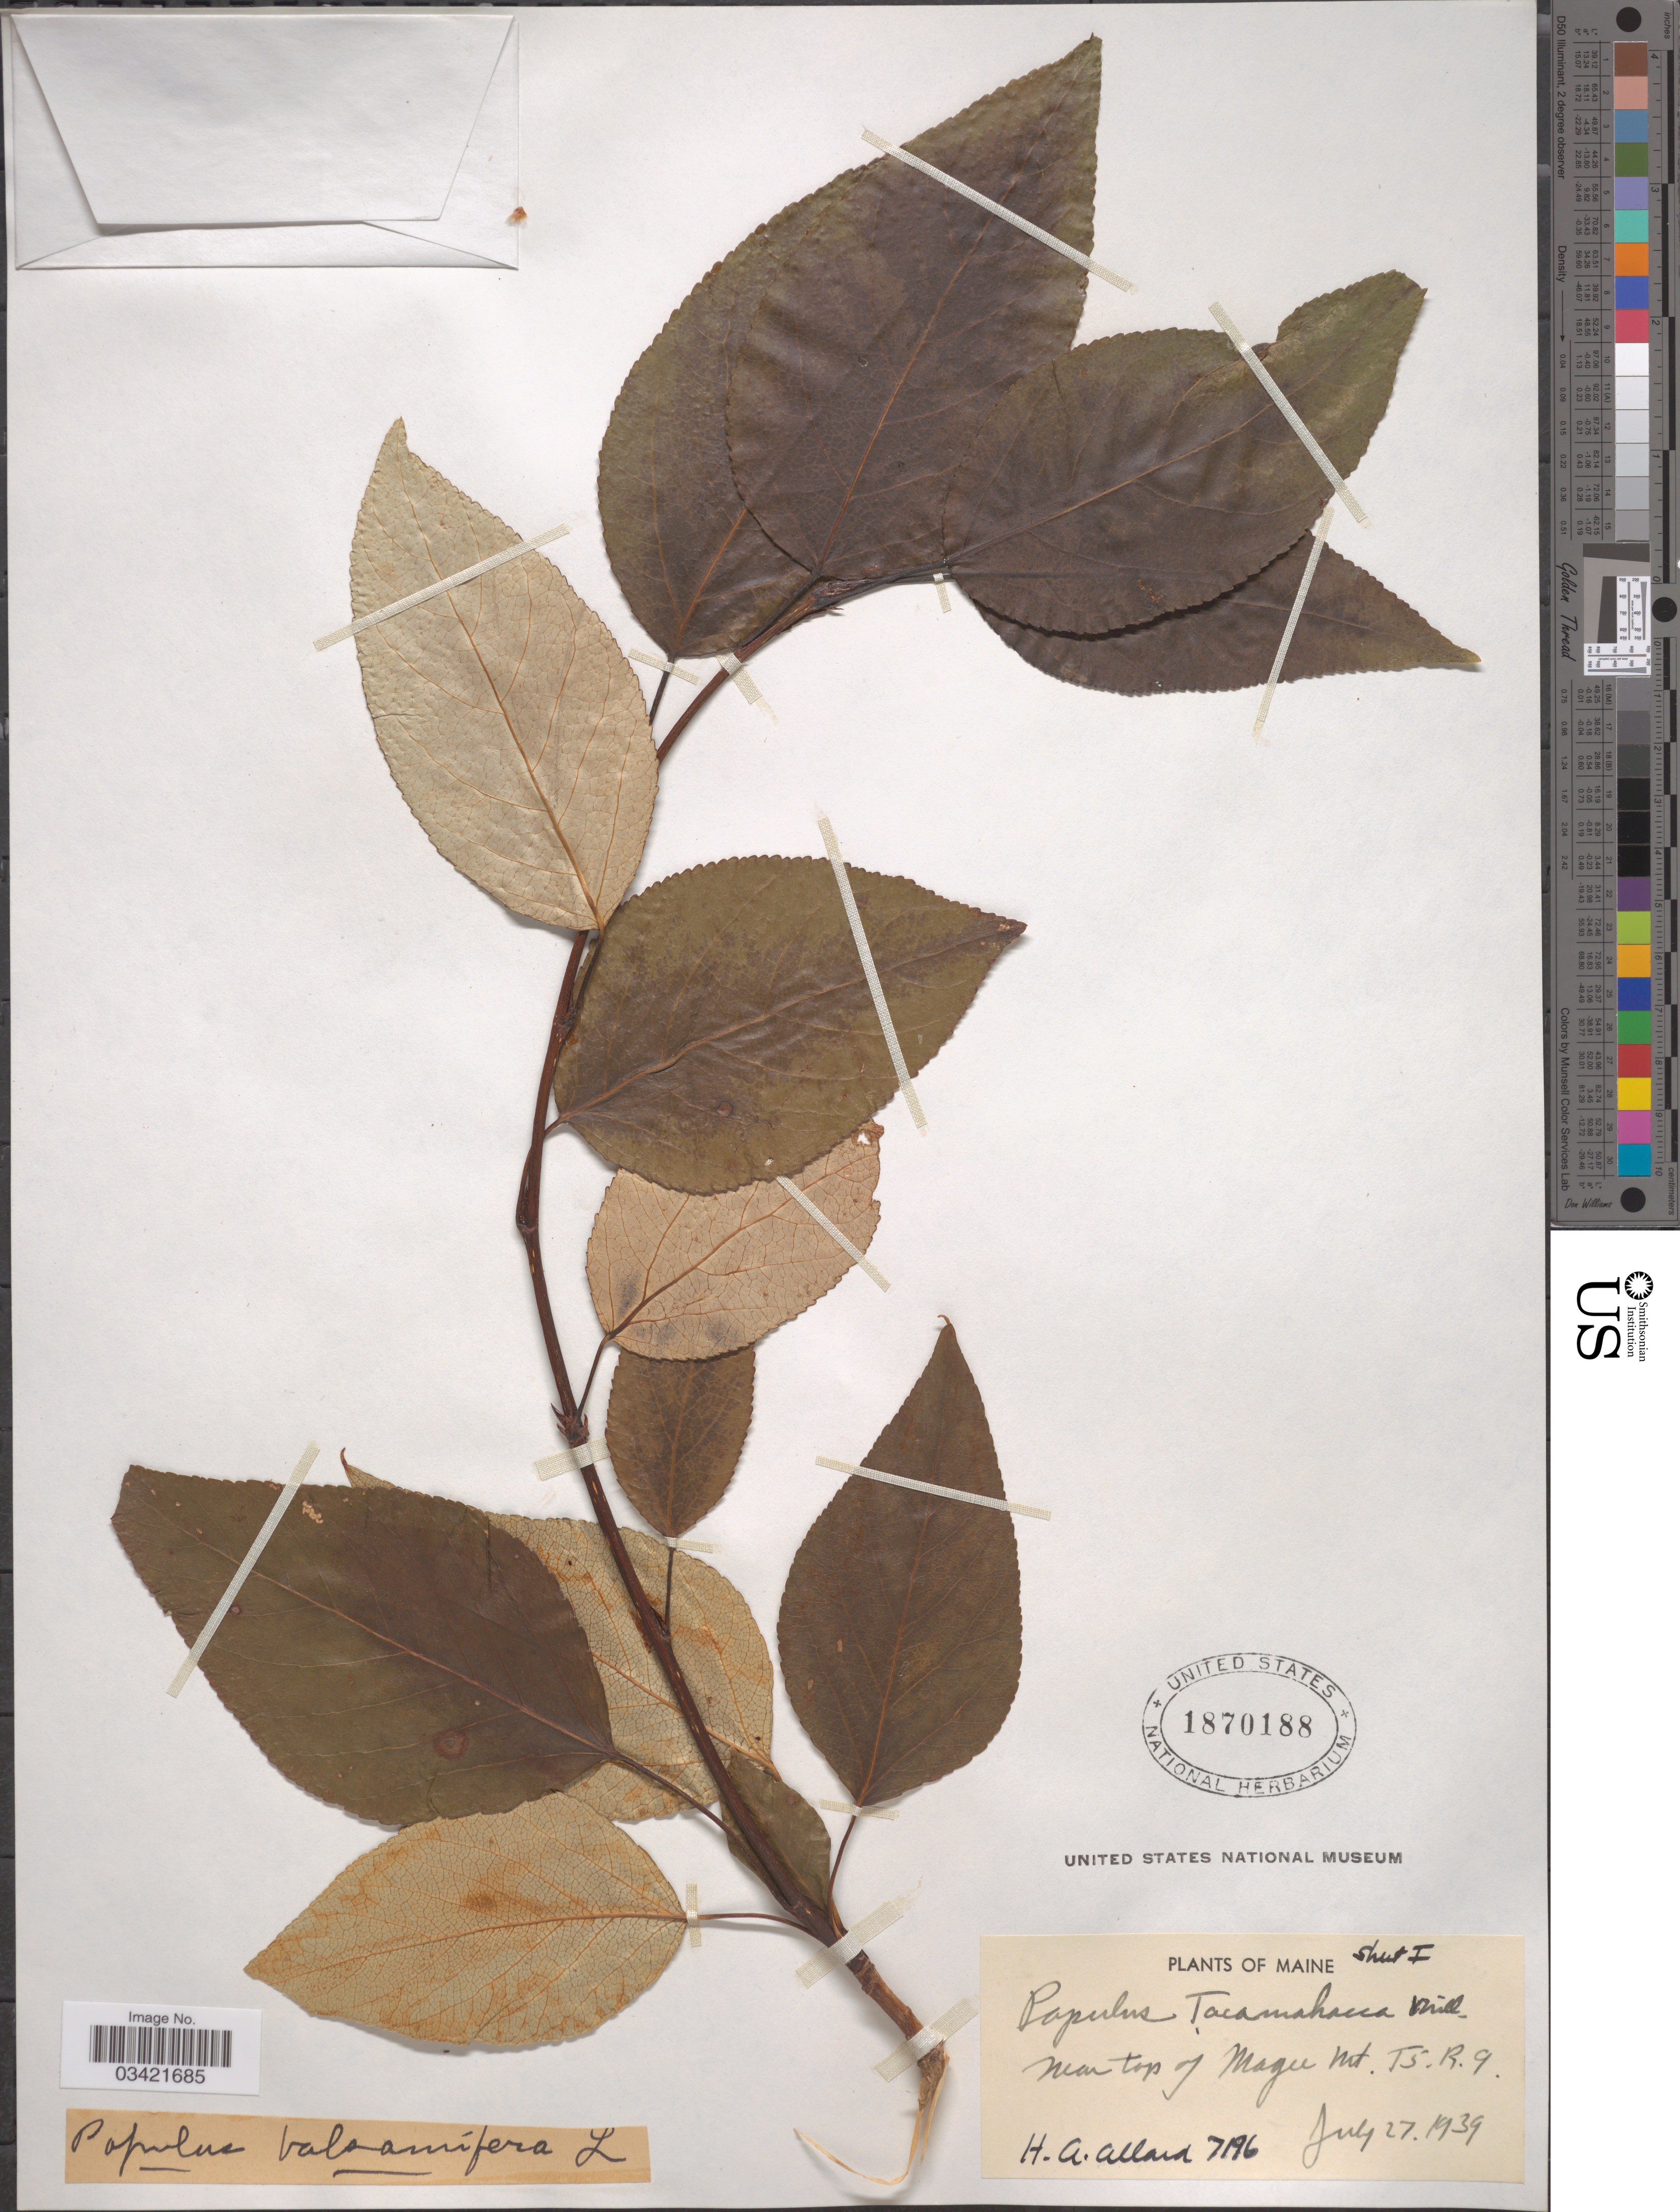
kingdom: Plantae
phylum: Tracheophyta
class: Magnoliopsida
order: Malpighiales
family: Salicaceae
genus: Populus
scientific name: Populus balsamifera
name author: L.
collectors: H. A. Allard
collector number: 7196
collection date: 1939-07-27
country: United States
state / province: Maine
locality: Near top of Magu Mt. T 5. R. 9.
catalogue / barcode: US 1870188